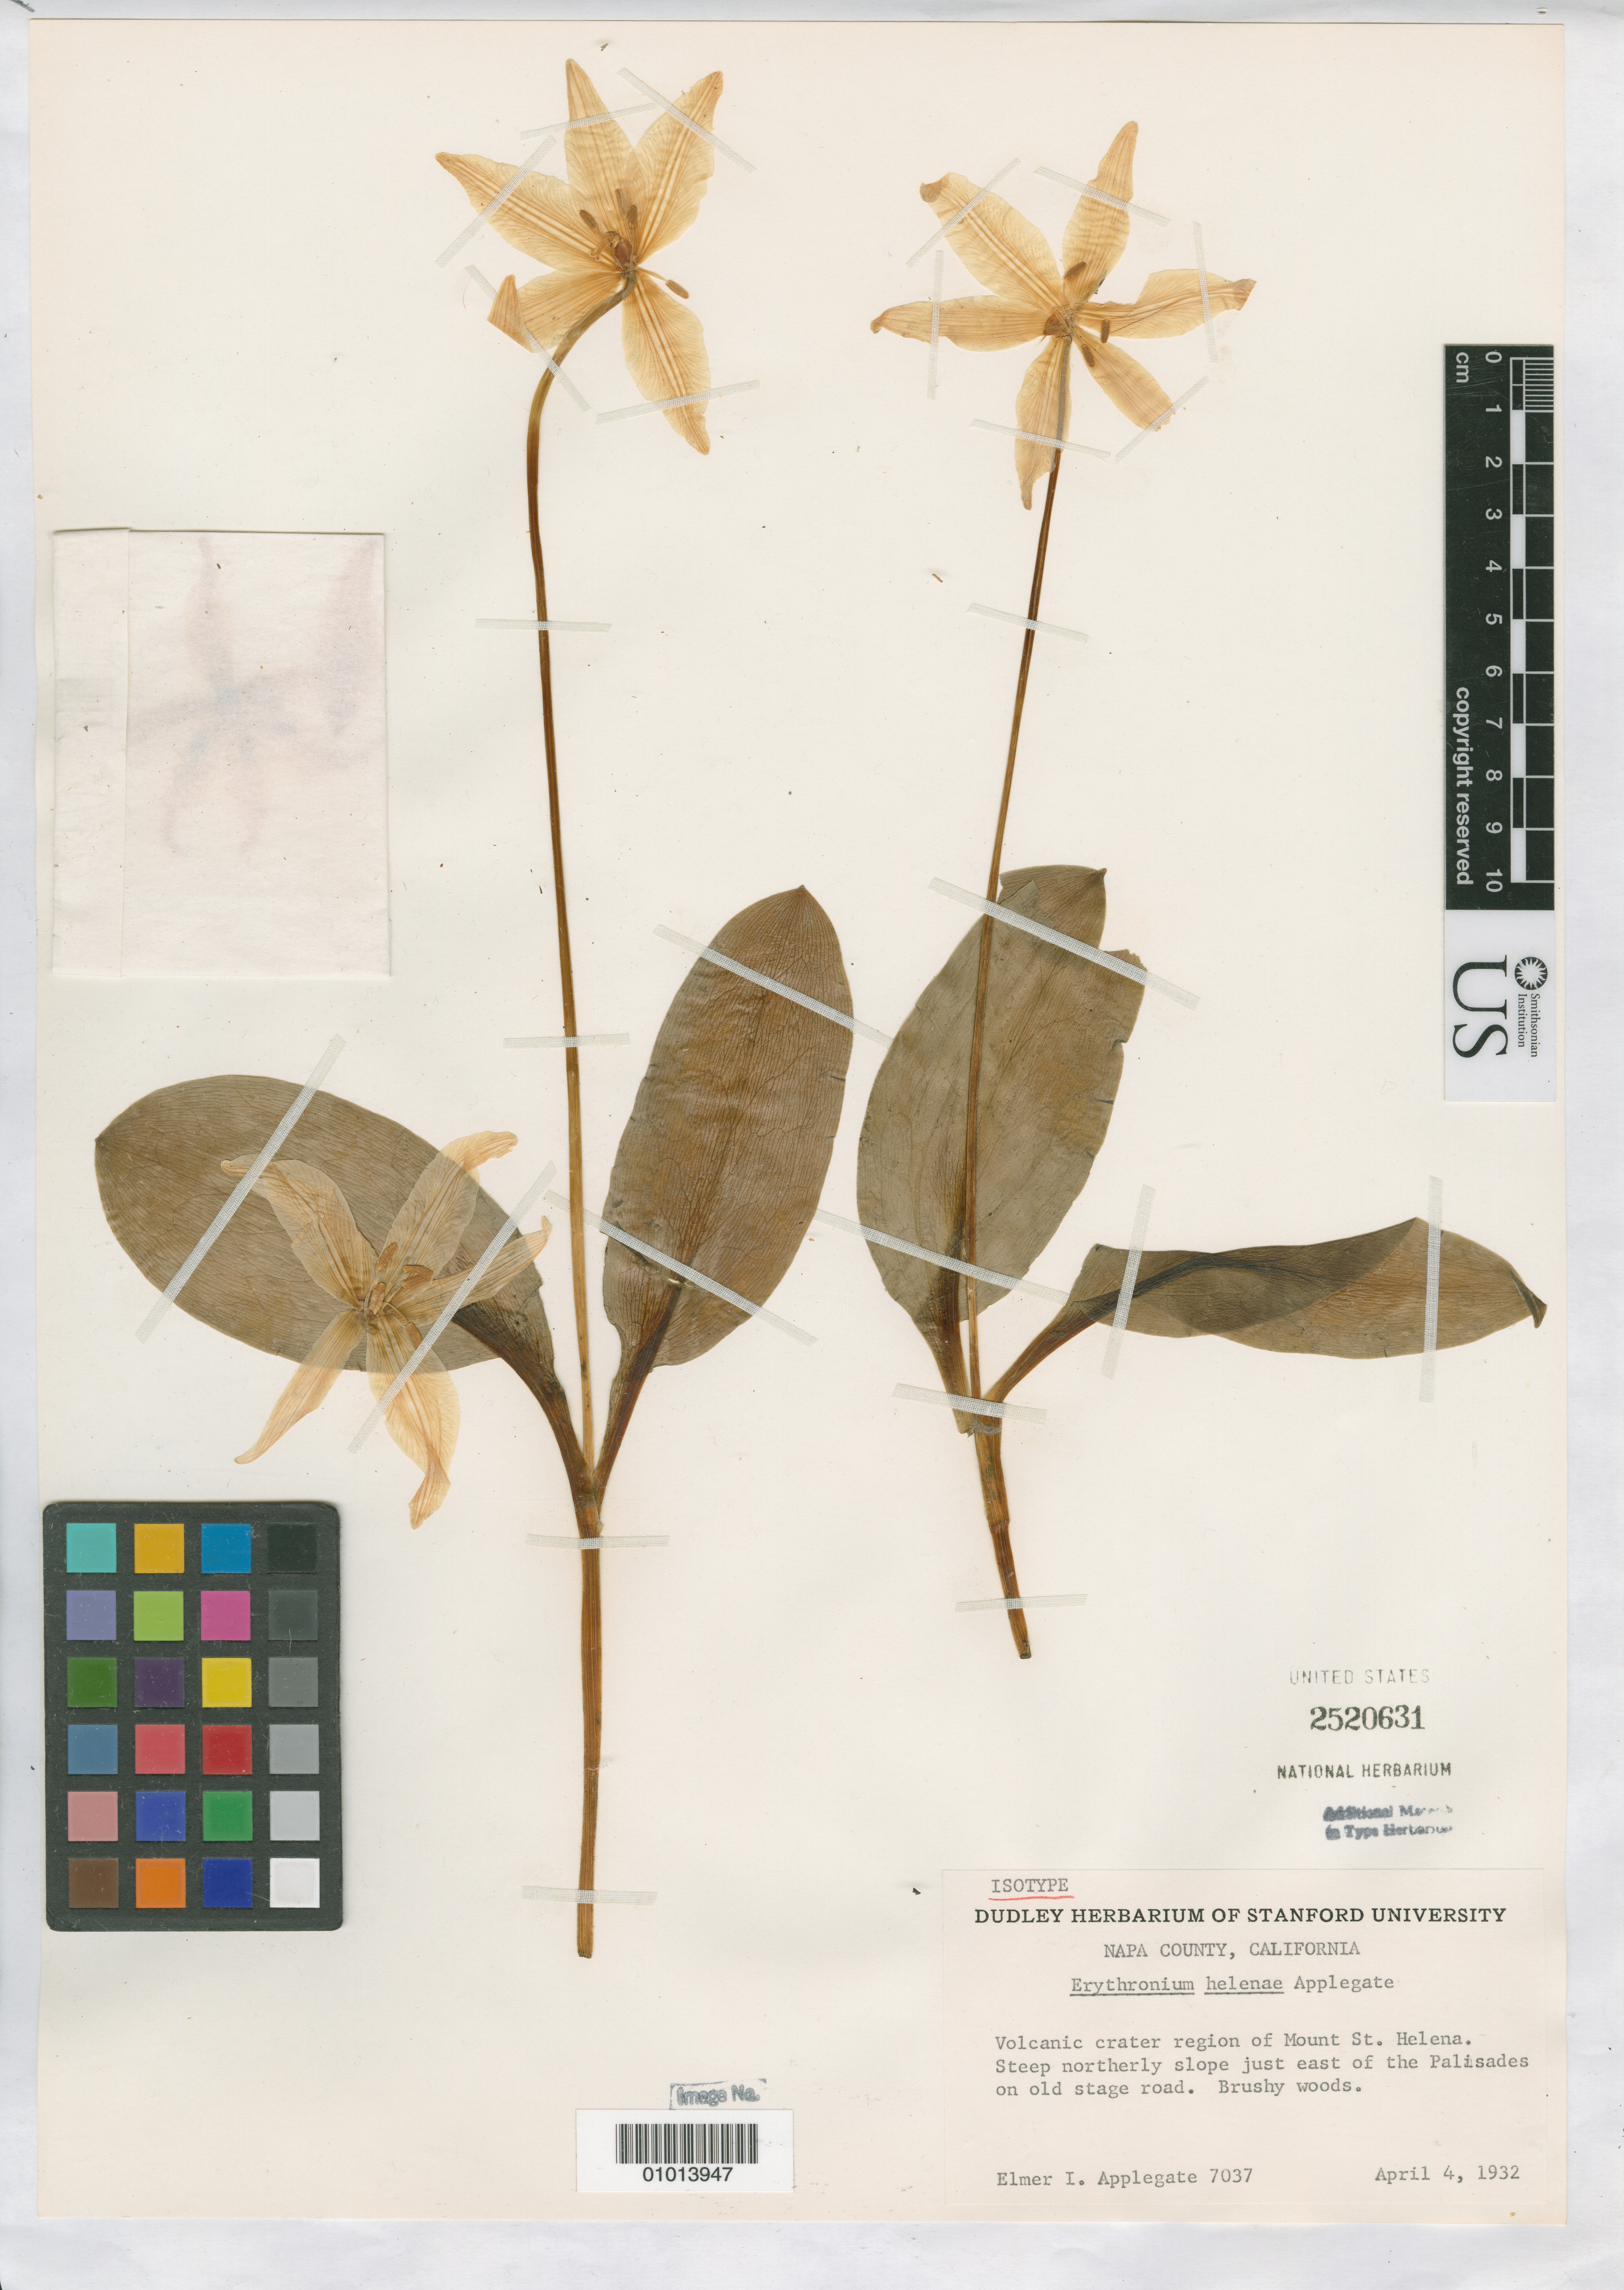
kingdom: Plantae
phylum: Tracheophyta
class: Liliopsida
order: Liliales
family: Liliaceae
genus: Erythronium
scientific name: Erythronium helenae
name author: Applegate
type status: Isotype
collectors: E. I. Applegate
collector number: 7037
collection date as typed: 04 Apr 1932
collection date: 1932-04-04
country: United States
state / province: California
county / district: Napa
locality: Mount St. Helena.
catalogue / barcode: US 2520631